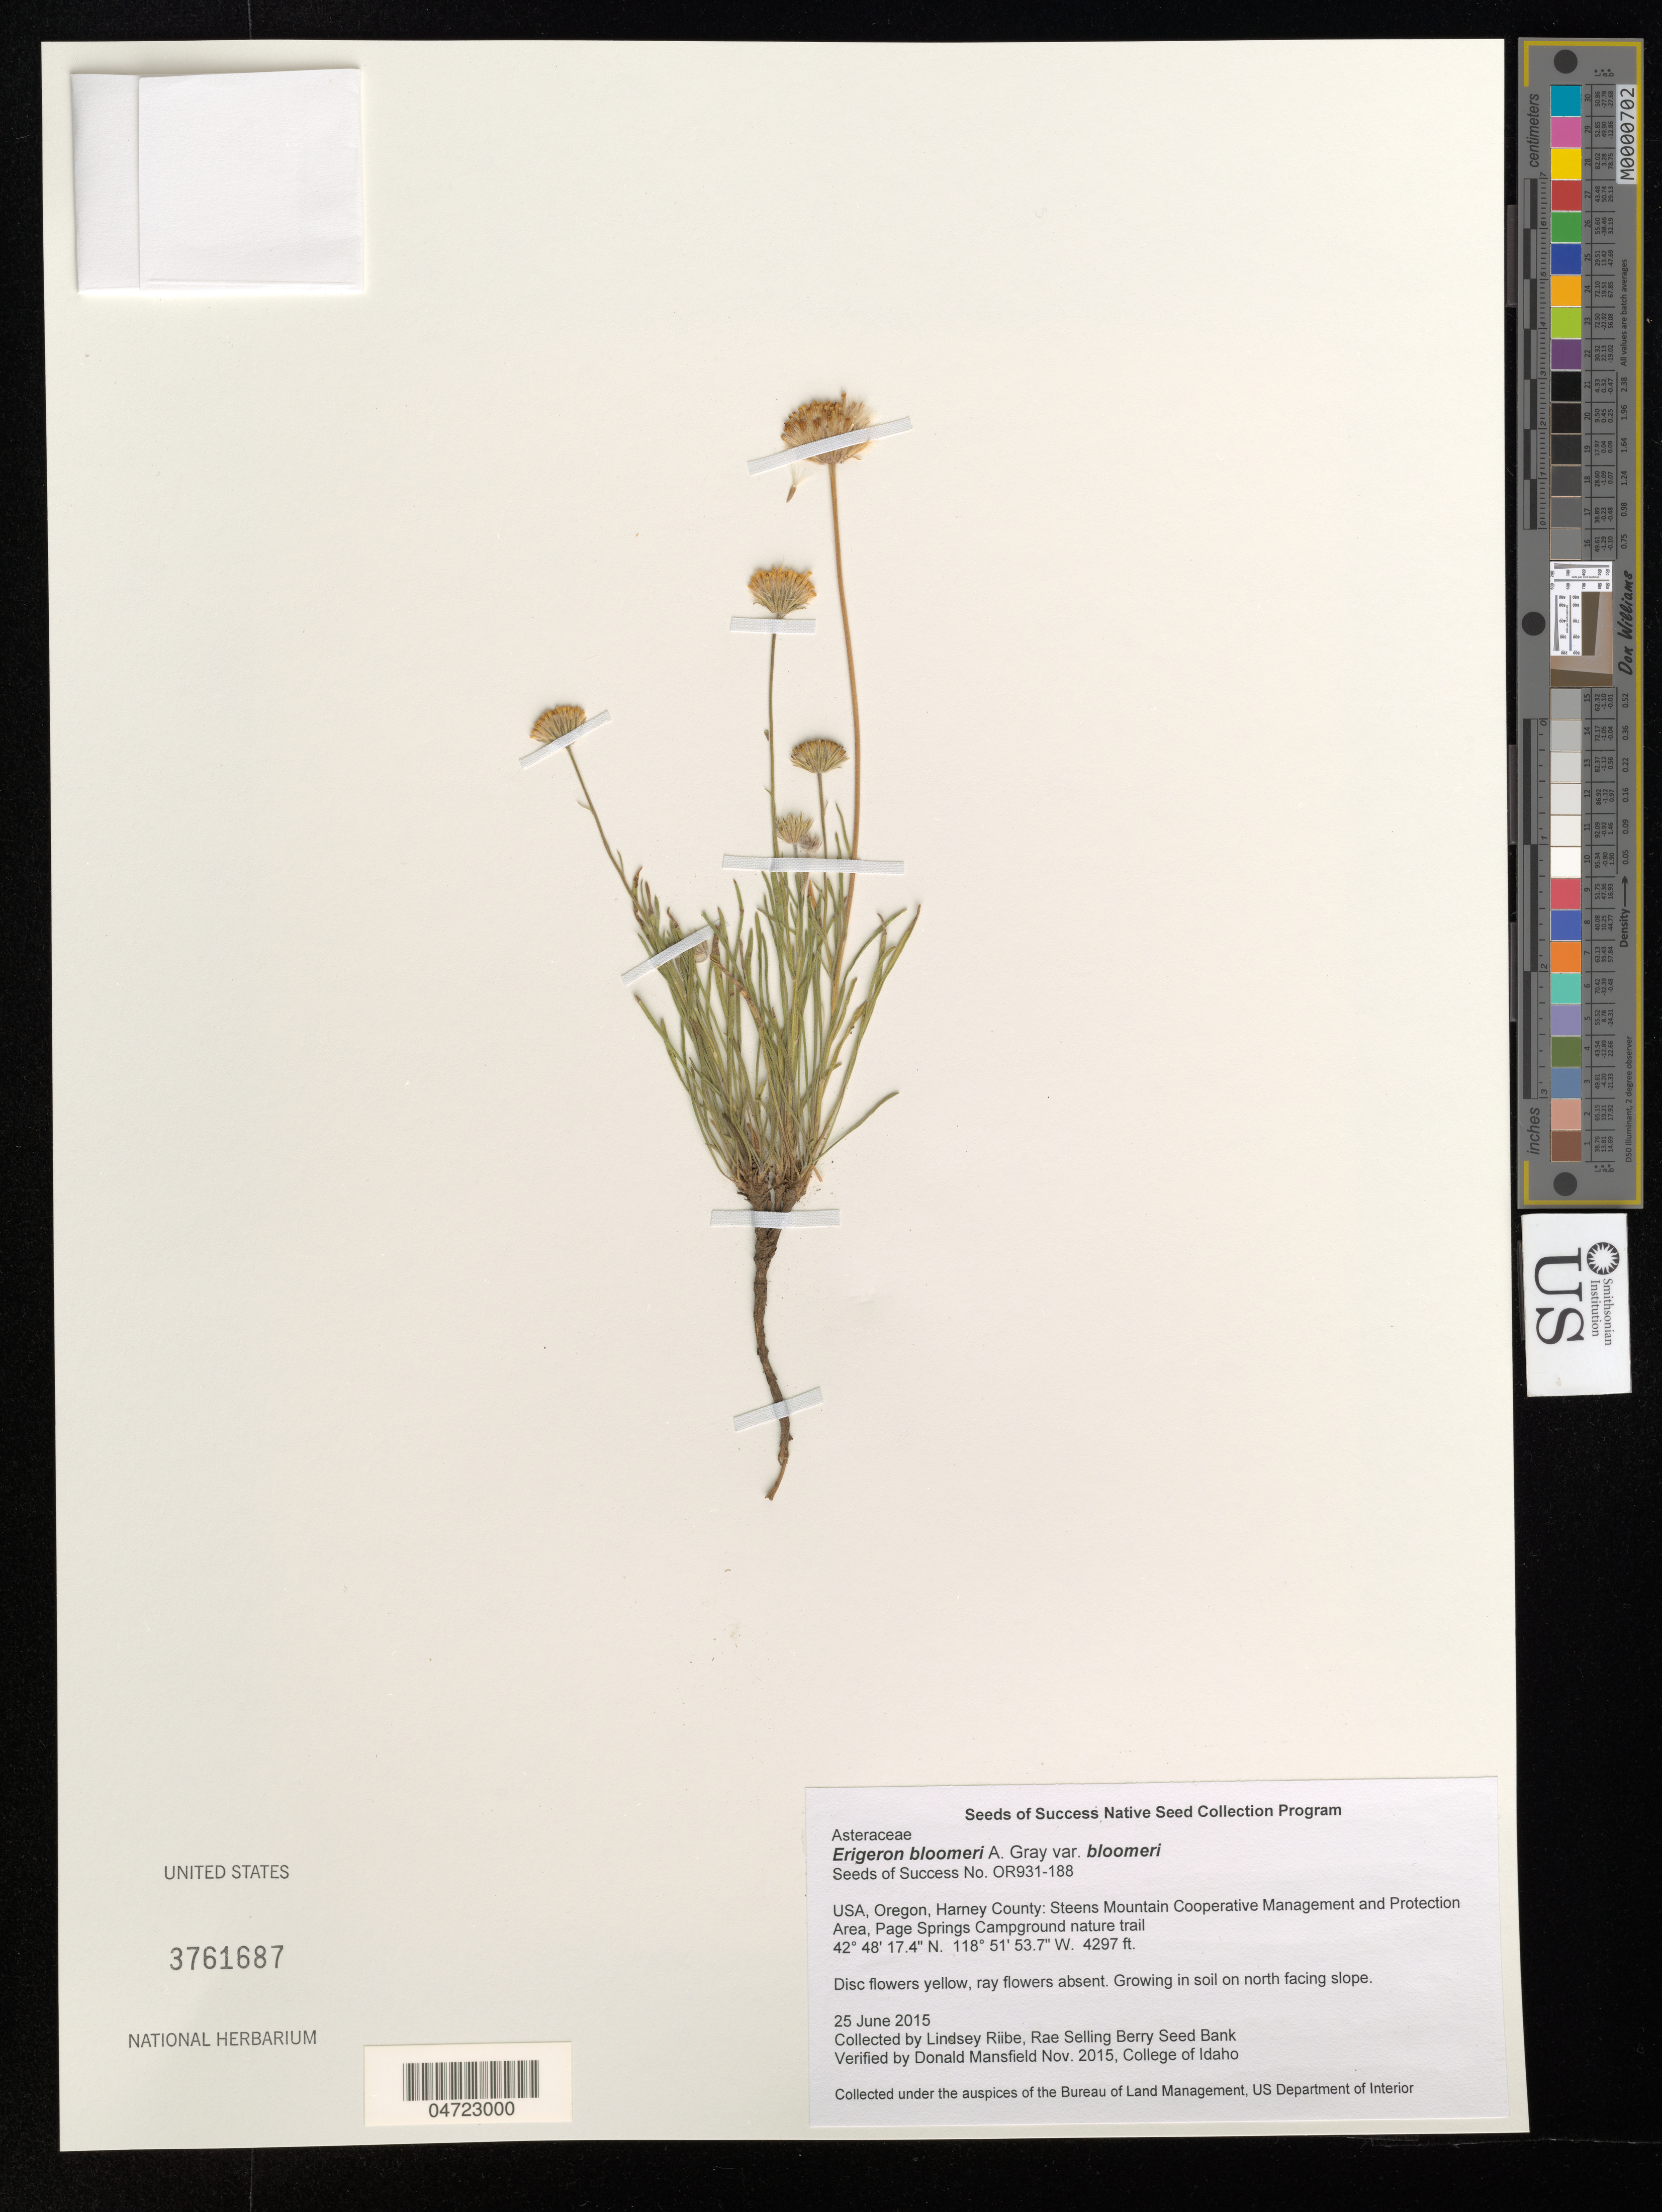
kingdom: Plantae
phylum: Tracheophyta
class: Magnoliopsida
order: Asterales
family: Asteraceae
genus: Erigeron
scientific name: Erigeron bloomeri var. bloomeri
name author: A. Gray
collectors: L. Riibe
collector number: OR931-188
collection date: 2015-06-25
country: United States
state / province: Oregon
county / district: Harney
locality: Harney County: Steens Mountain Cooperative Management and Protection Area, Page Springs Campground nature trail.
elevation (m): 1310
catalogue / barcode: US 3761687